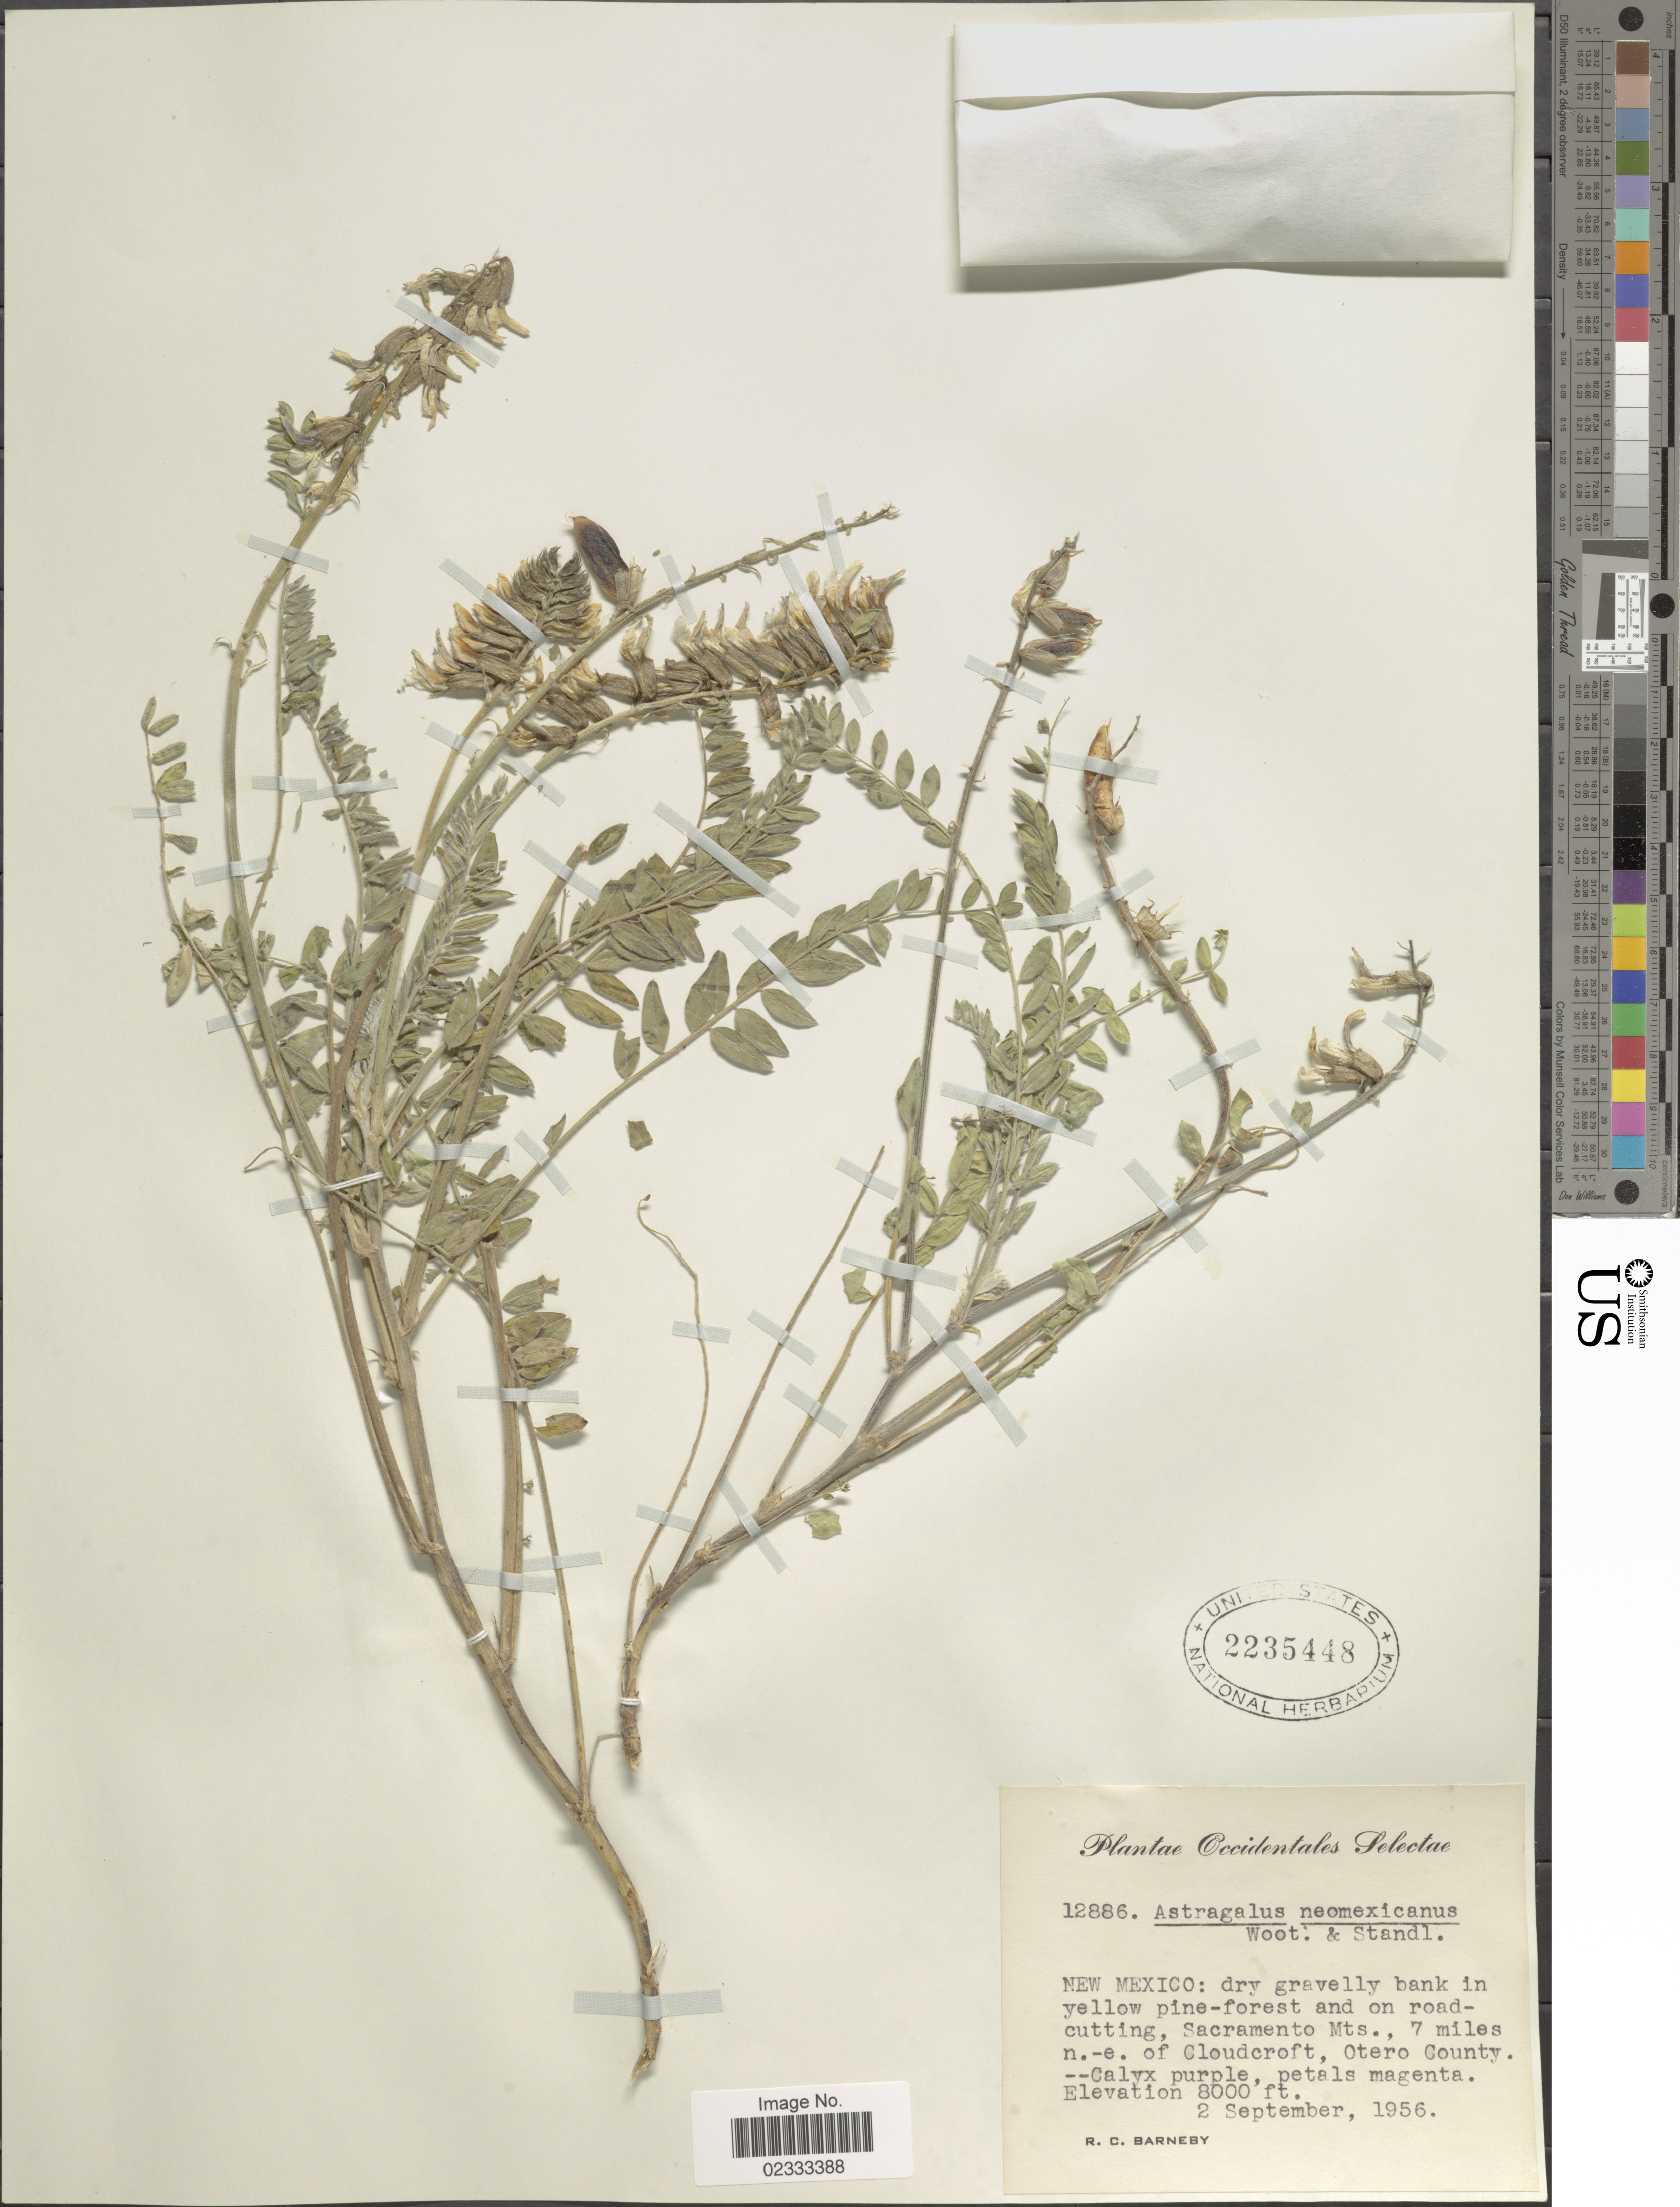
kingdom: Plantae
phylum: Tracheophyta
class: Magnoliopsida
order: Fabales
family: Fabaceae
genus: Astragalus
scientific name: Astragalus neomexicanus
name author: Wooton & Standl.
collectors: R. C. Barneby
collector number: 12886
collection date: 1956-09-02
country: United States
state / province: New Mexico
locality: Dry gravelly bank on roadcutting, Sacramento Mts., 7 miles n.-e. of Cloudcroft, Otero County, Occidentales selectae.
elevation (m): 2438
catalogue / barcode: US 2235448